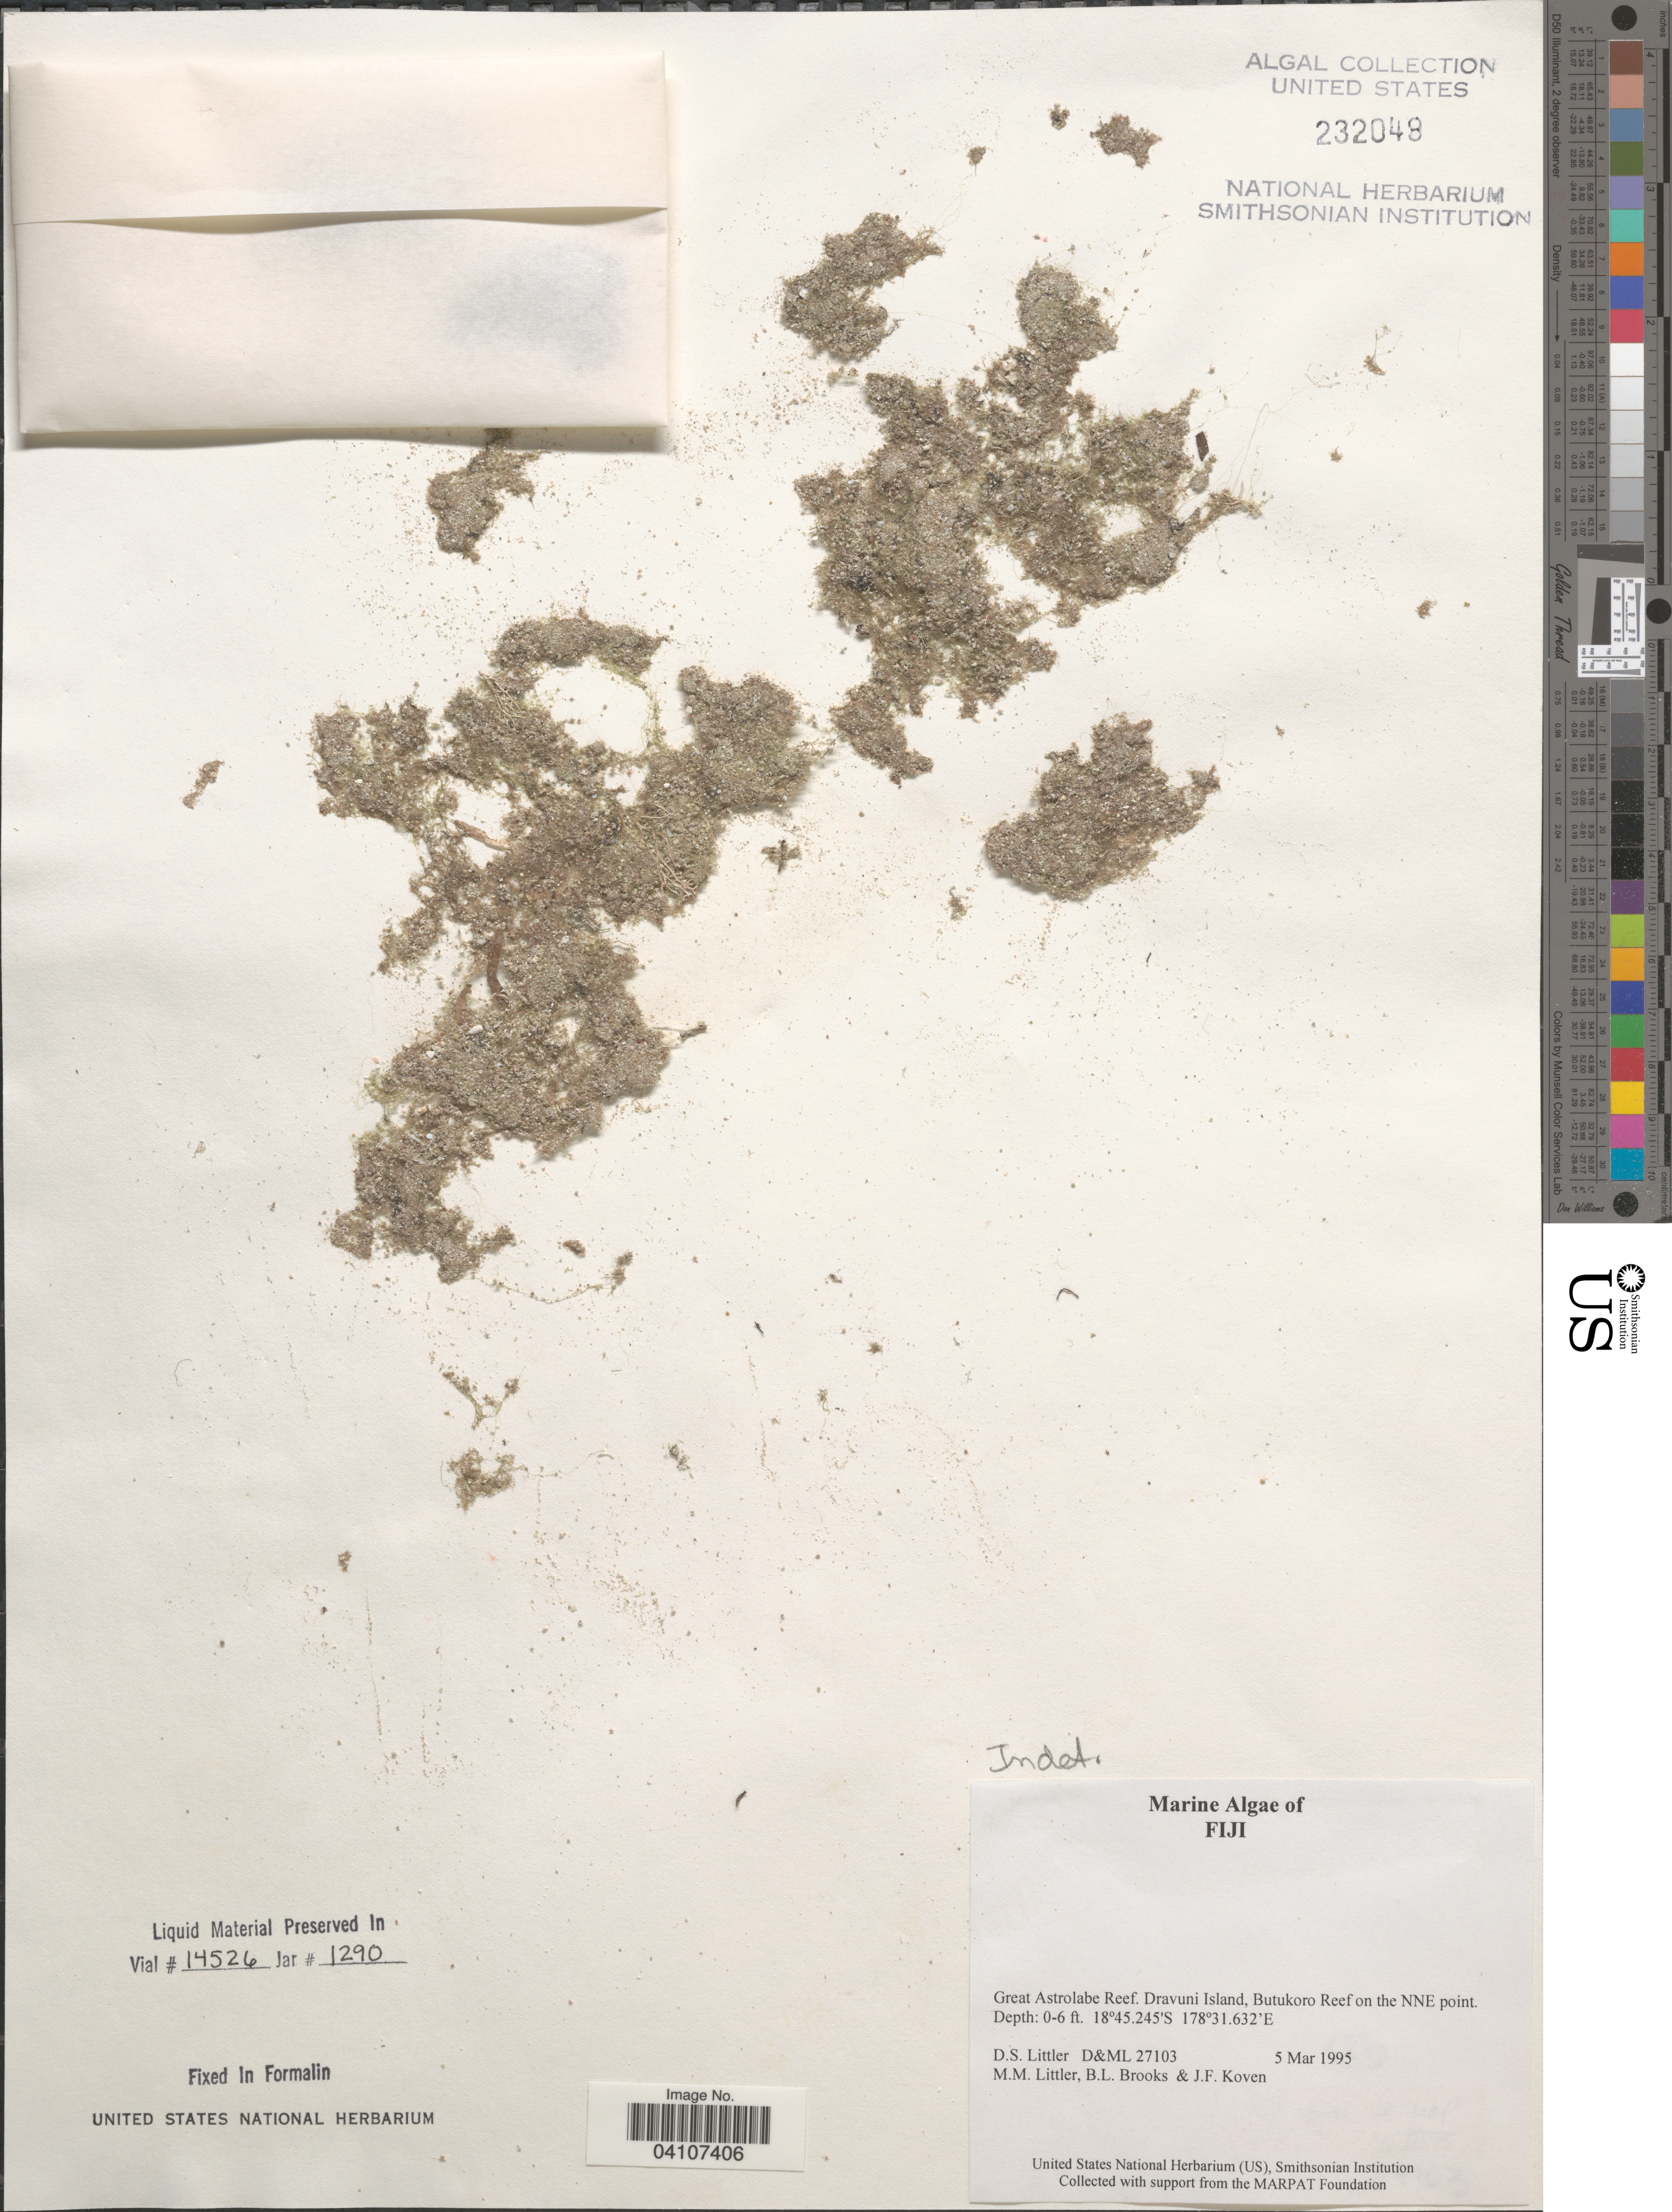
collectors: D. S. Littler, B. Brooks & J. Koven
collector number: D&ML 27103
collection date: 1995-03-05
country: Fiji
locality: Great Astrolobe Reef. Dravuni Island, Butukoro Reef on the NNE point.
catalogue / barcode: US 232048